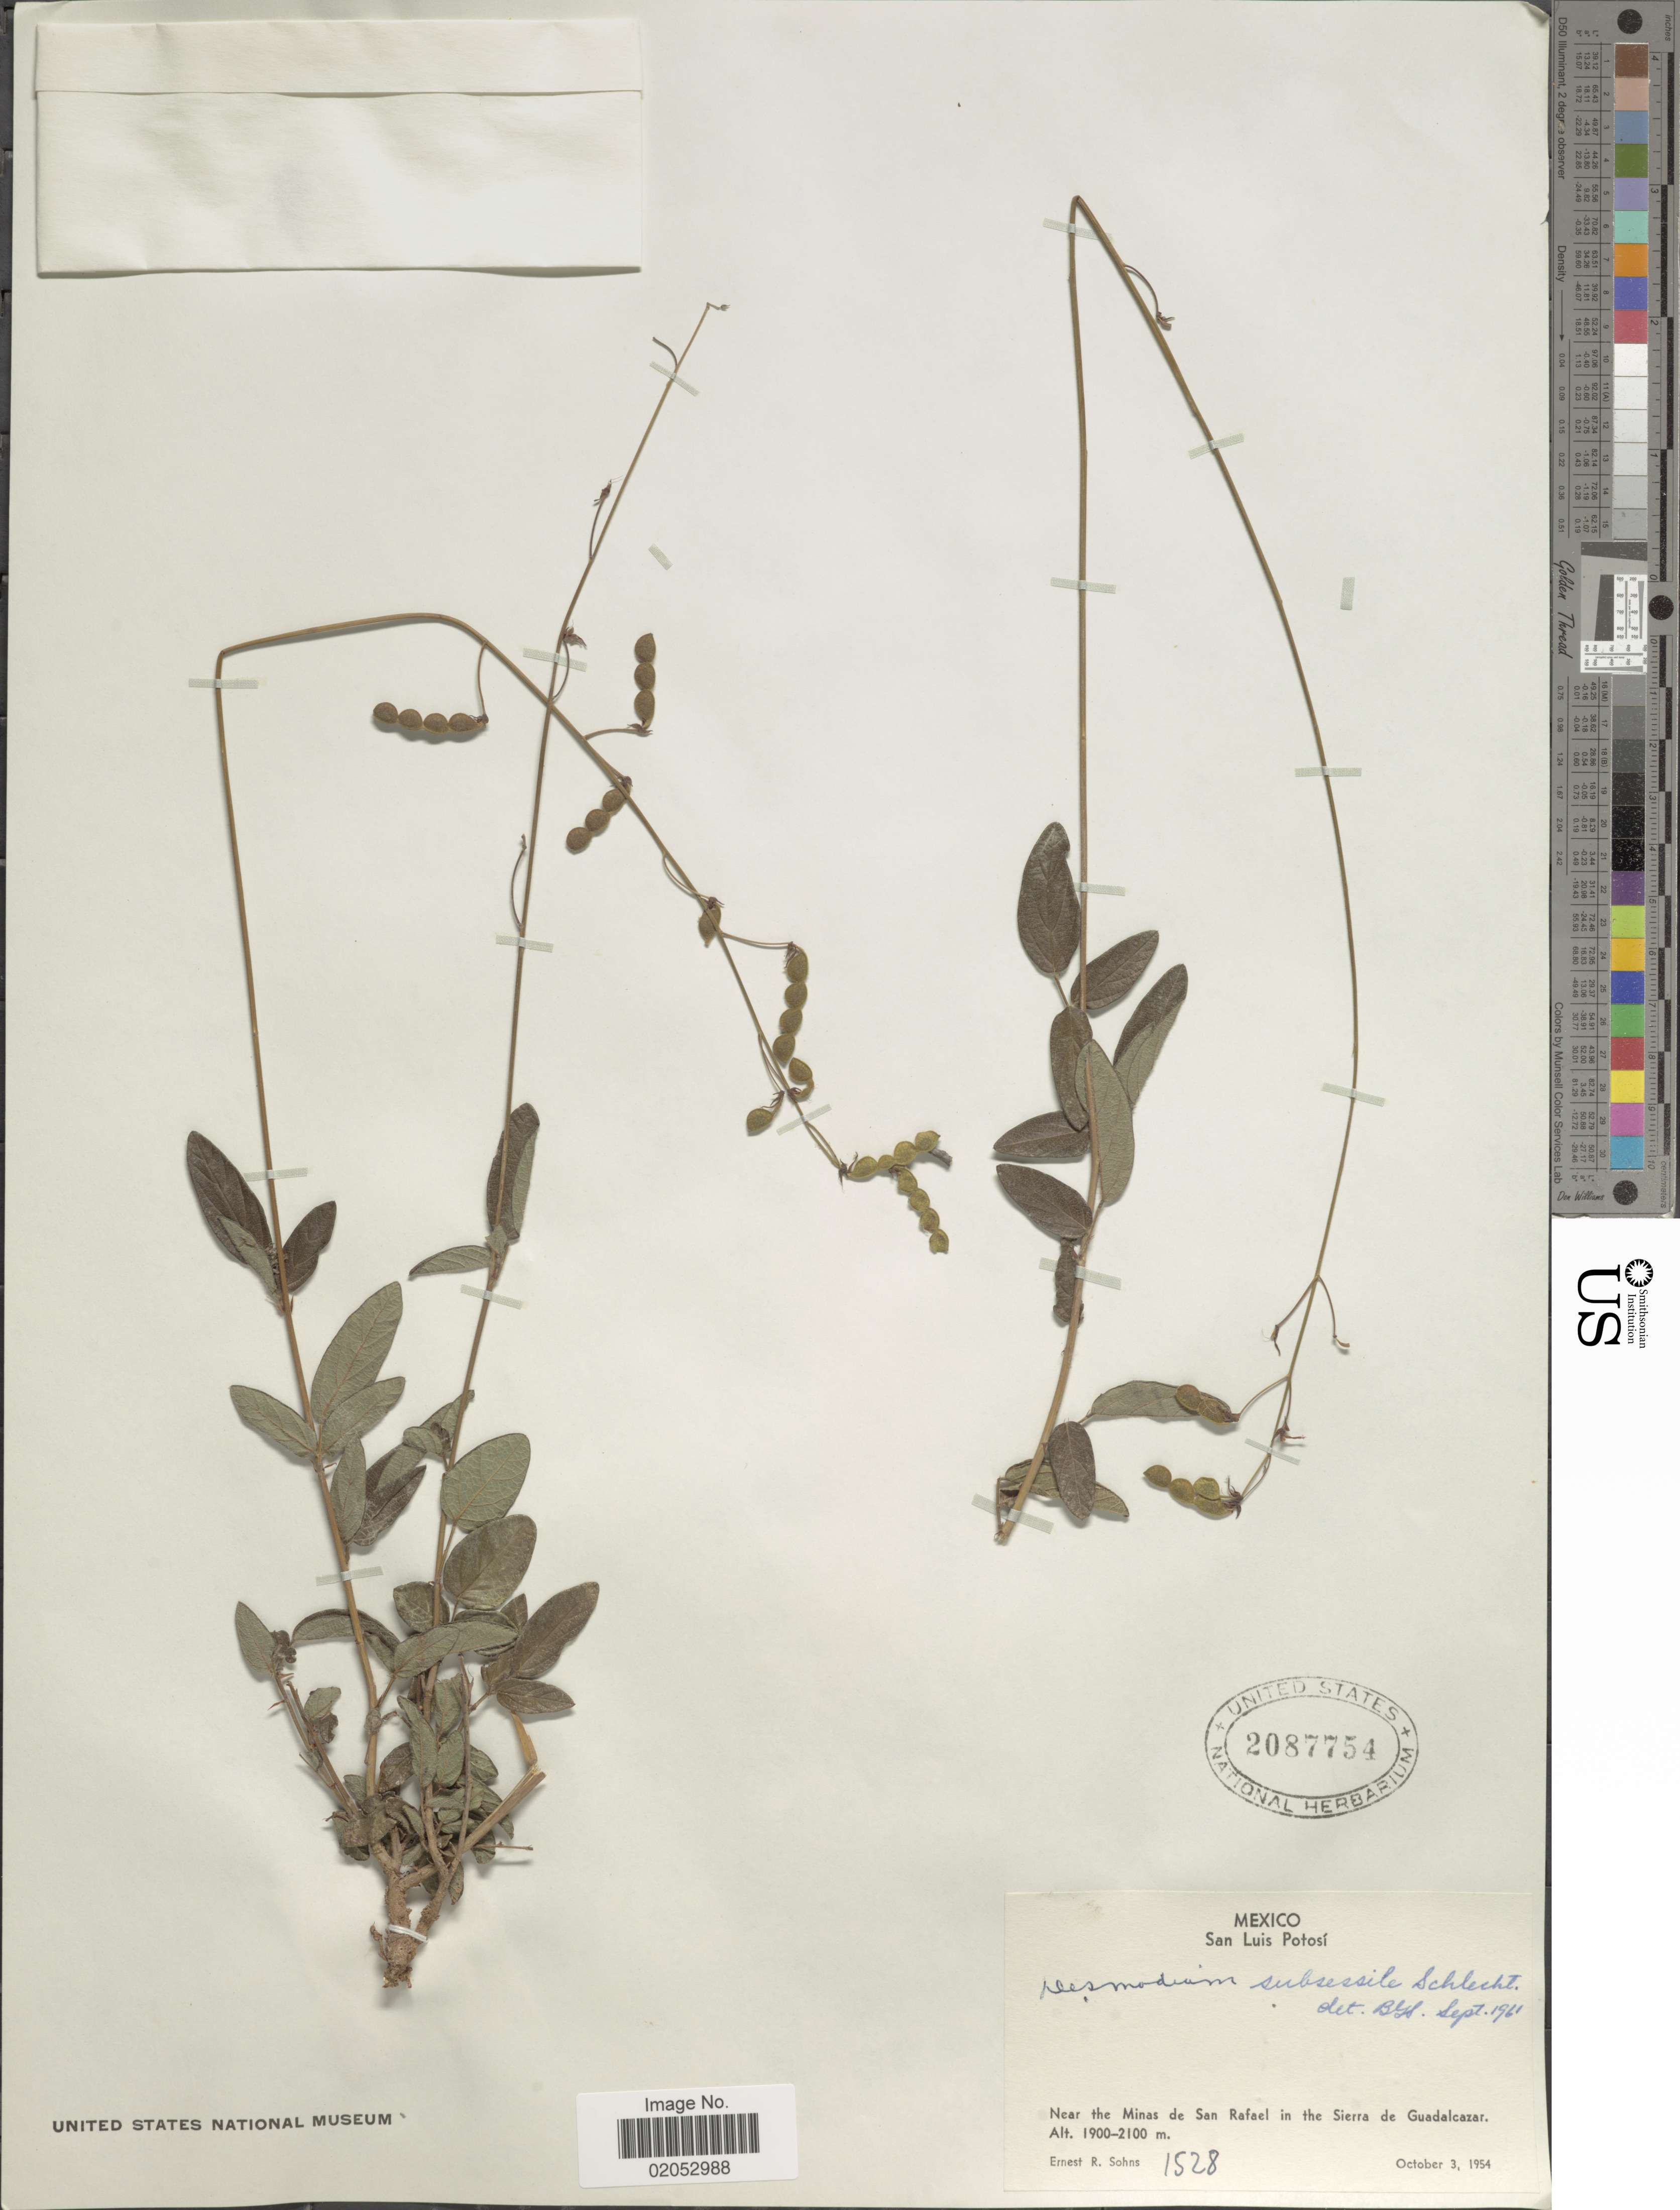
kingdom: Plantae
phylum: Tracheophyta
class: Magnoliopsida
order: Fabales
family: Fabaceae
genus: Desmodium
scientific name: Desmodium subsessile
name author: Seaton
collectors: E. R. Sohns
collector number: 1528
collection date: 1954-10-03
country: Mexico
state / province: San Luis Potosí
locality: Near the Minas de San Rafael in the Sierra de Guadalcazar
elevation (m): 1900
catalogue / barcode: US 2087754